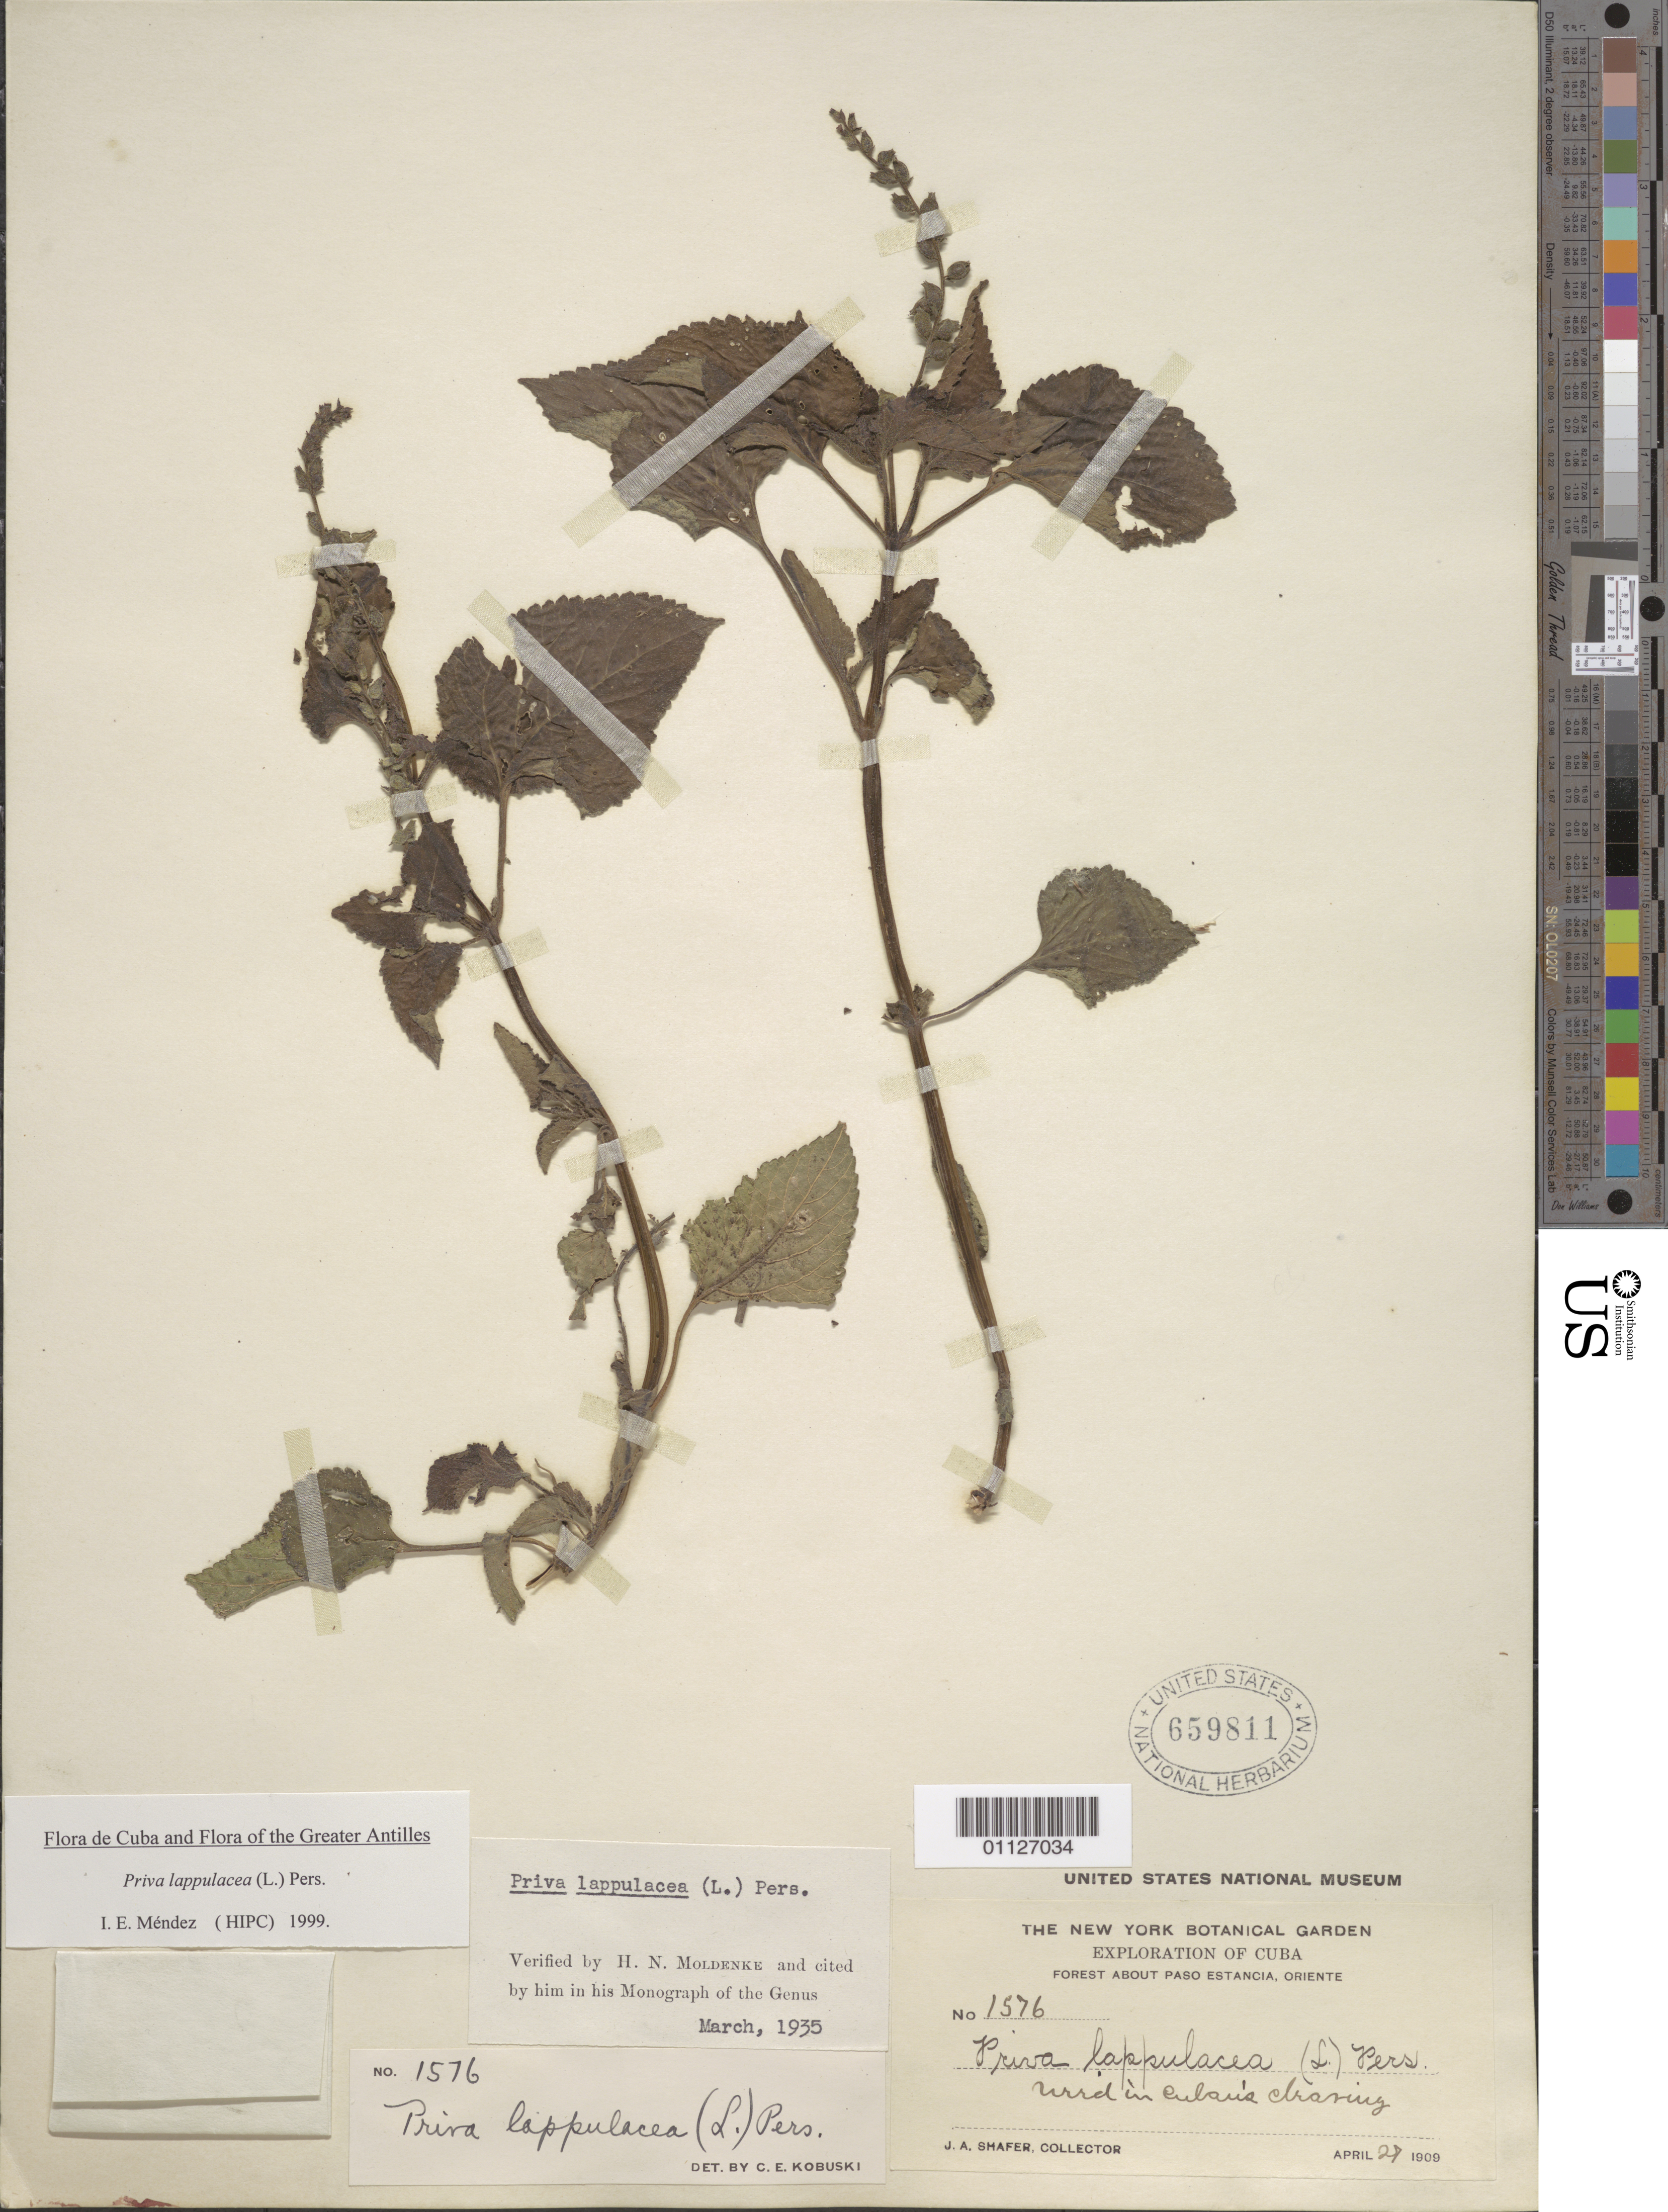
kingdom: Plantae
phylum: Tracheophyta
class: Magnoliopsida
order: Lamiales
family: Verbenaceae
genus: Priva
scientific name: Priva lappulacea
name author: (L.) Pers.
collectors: J. A. Shafer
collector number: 1576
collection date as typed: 27 Apr 1909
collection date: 1909-04-27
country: Cuba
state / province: Santiago de Cuba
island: Cuba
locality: Forest about Paso Estancia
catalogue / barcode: US 695811